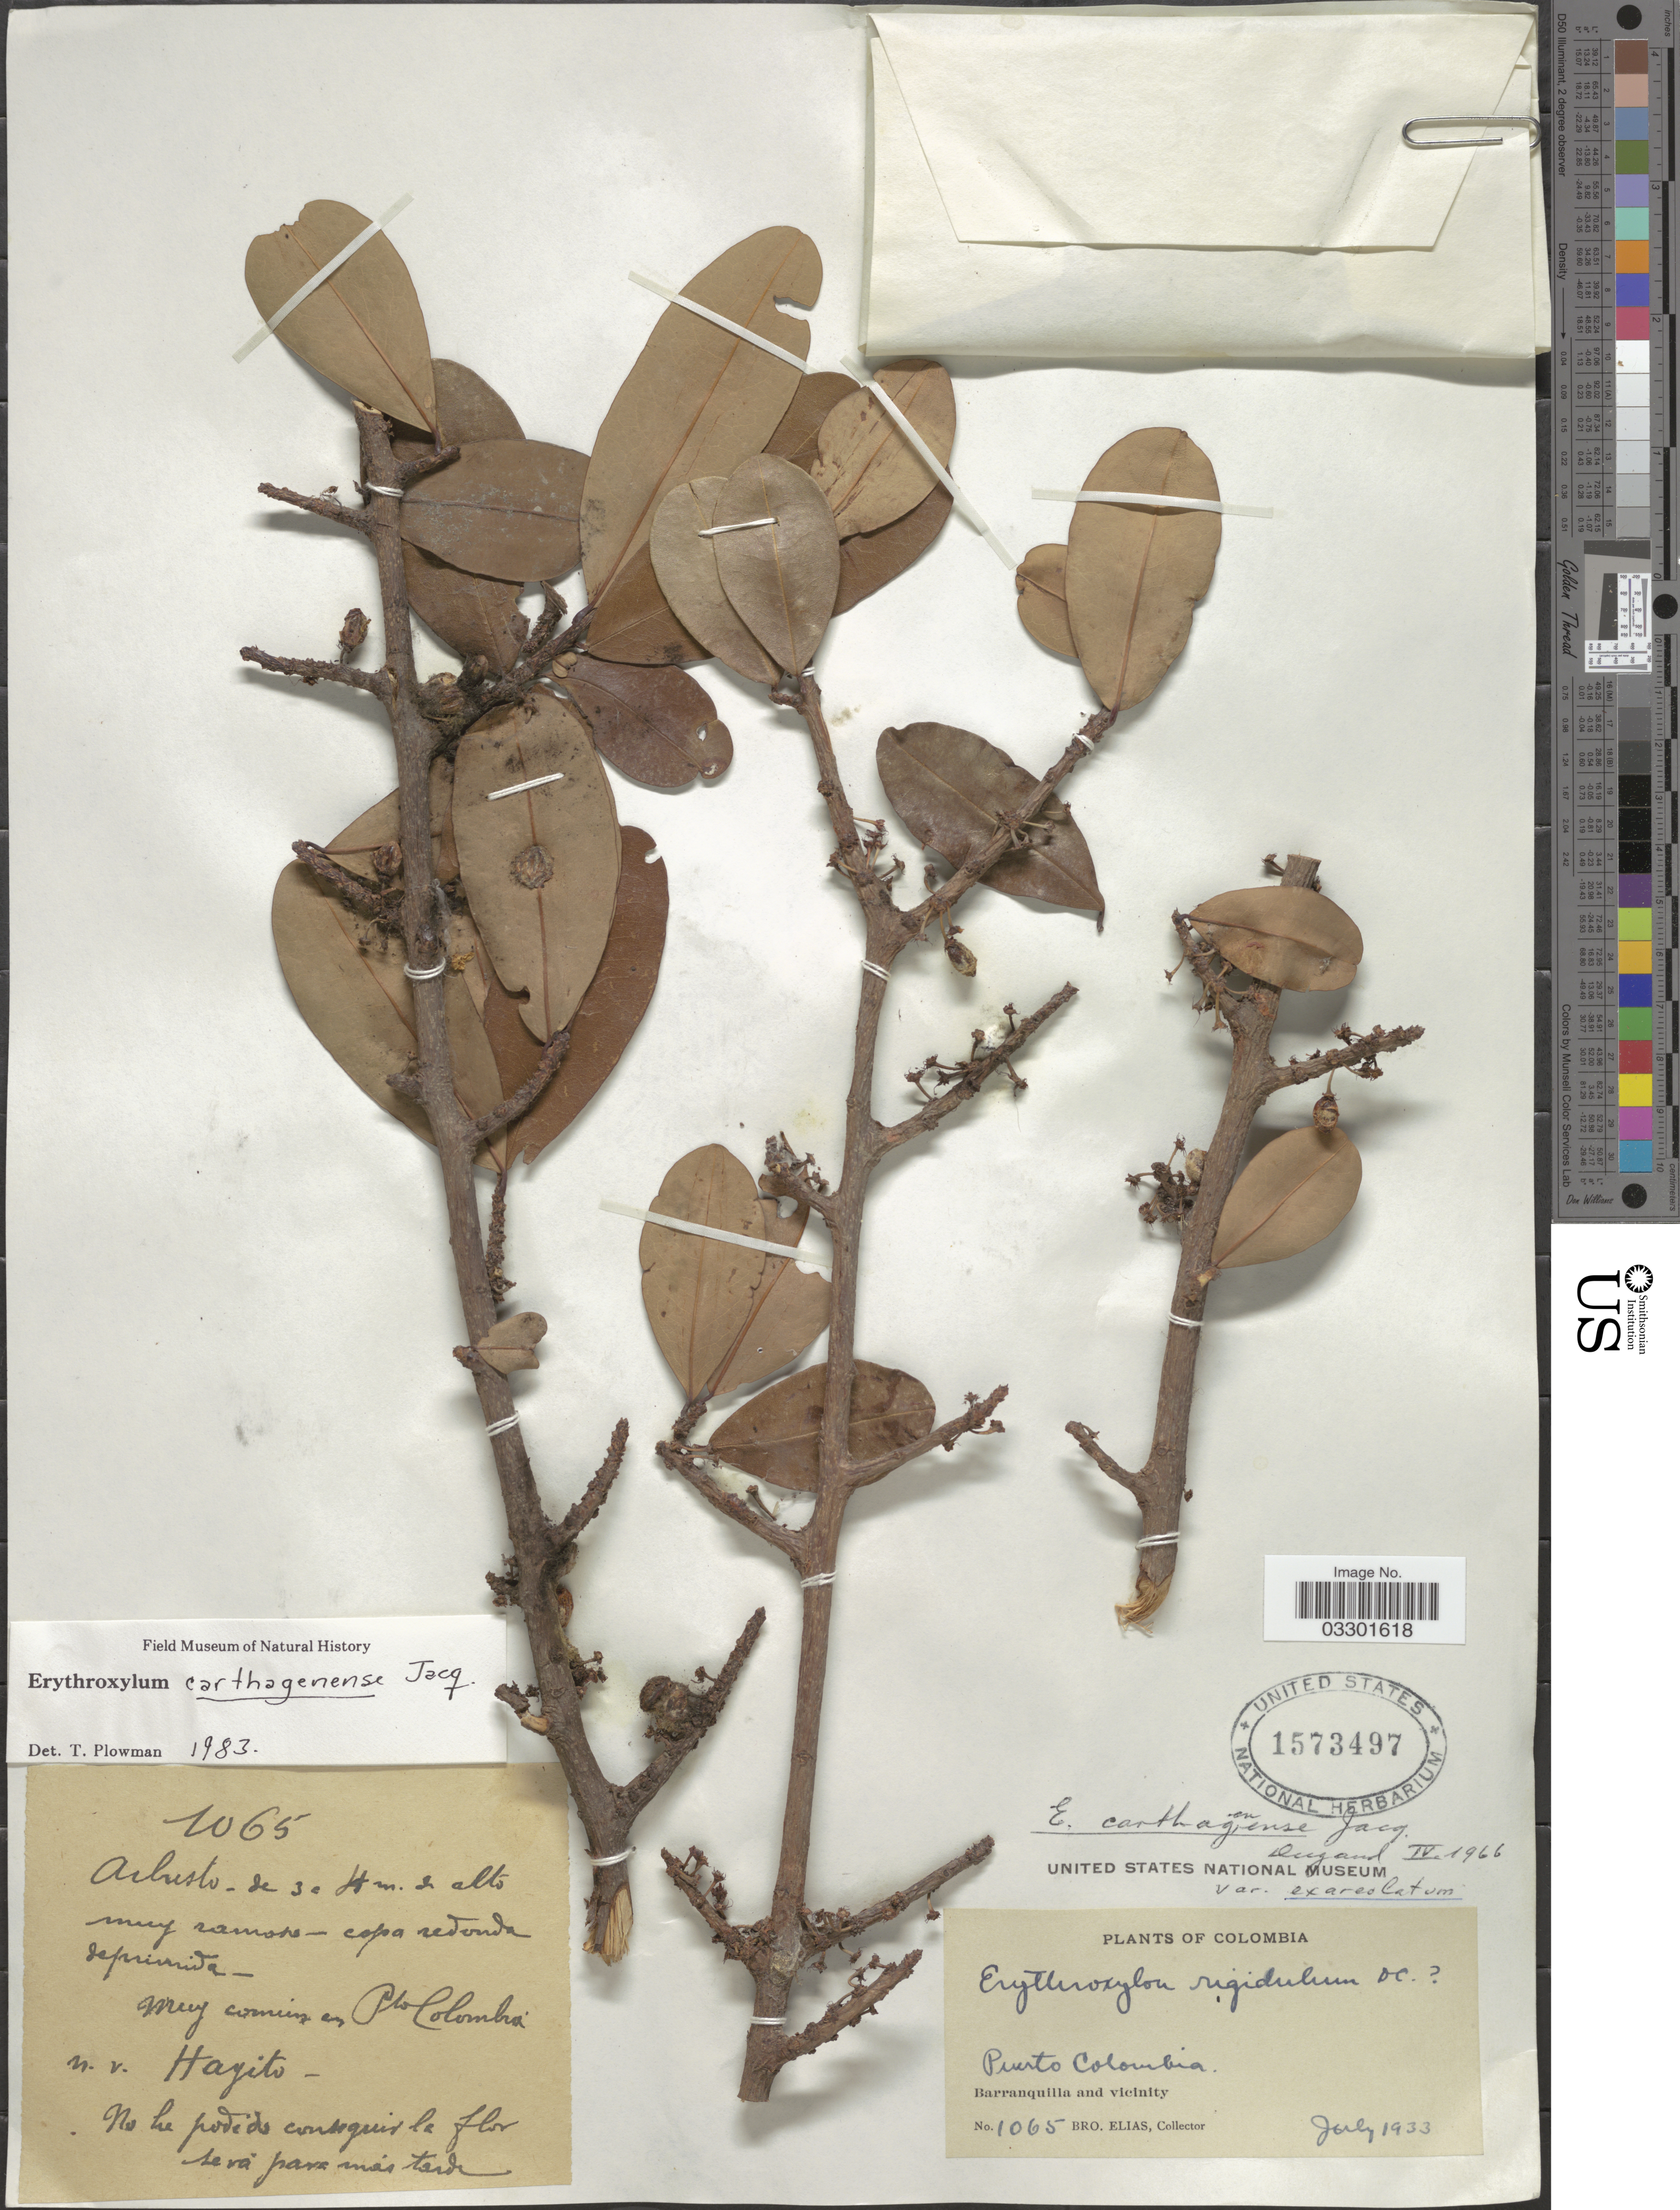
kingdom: Plantae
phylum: Tracheophyta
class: Magnoliopsida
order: Malpighiales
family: Erythroxylaceae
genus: Erythroxylum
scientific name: Erythroxylum carthagenense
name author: Jacq.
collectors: Bro. Elias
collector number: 1065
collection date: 1933-07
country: Colombia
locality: Puerto Colombia. Barranquilla and vicinity.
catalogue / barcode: US 1573497